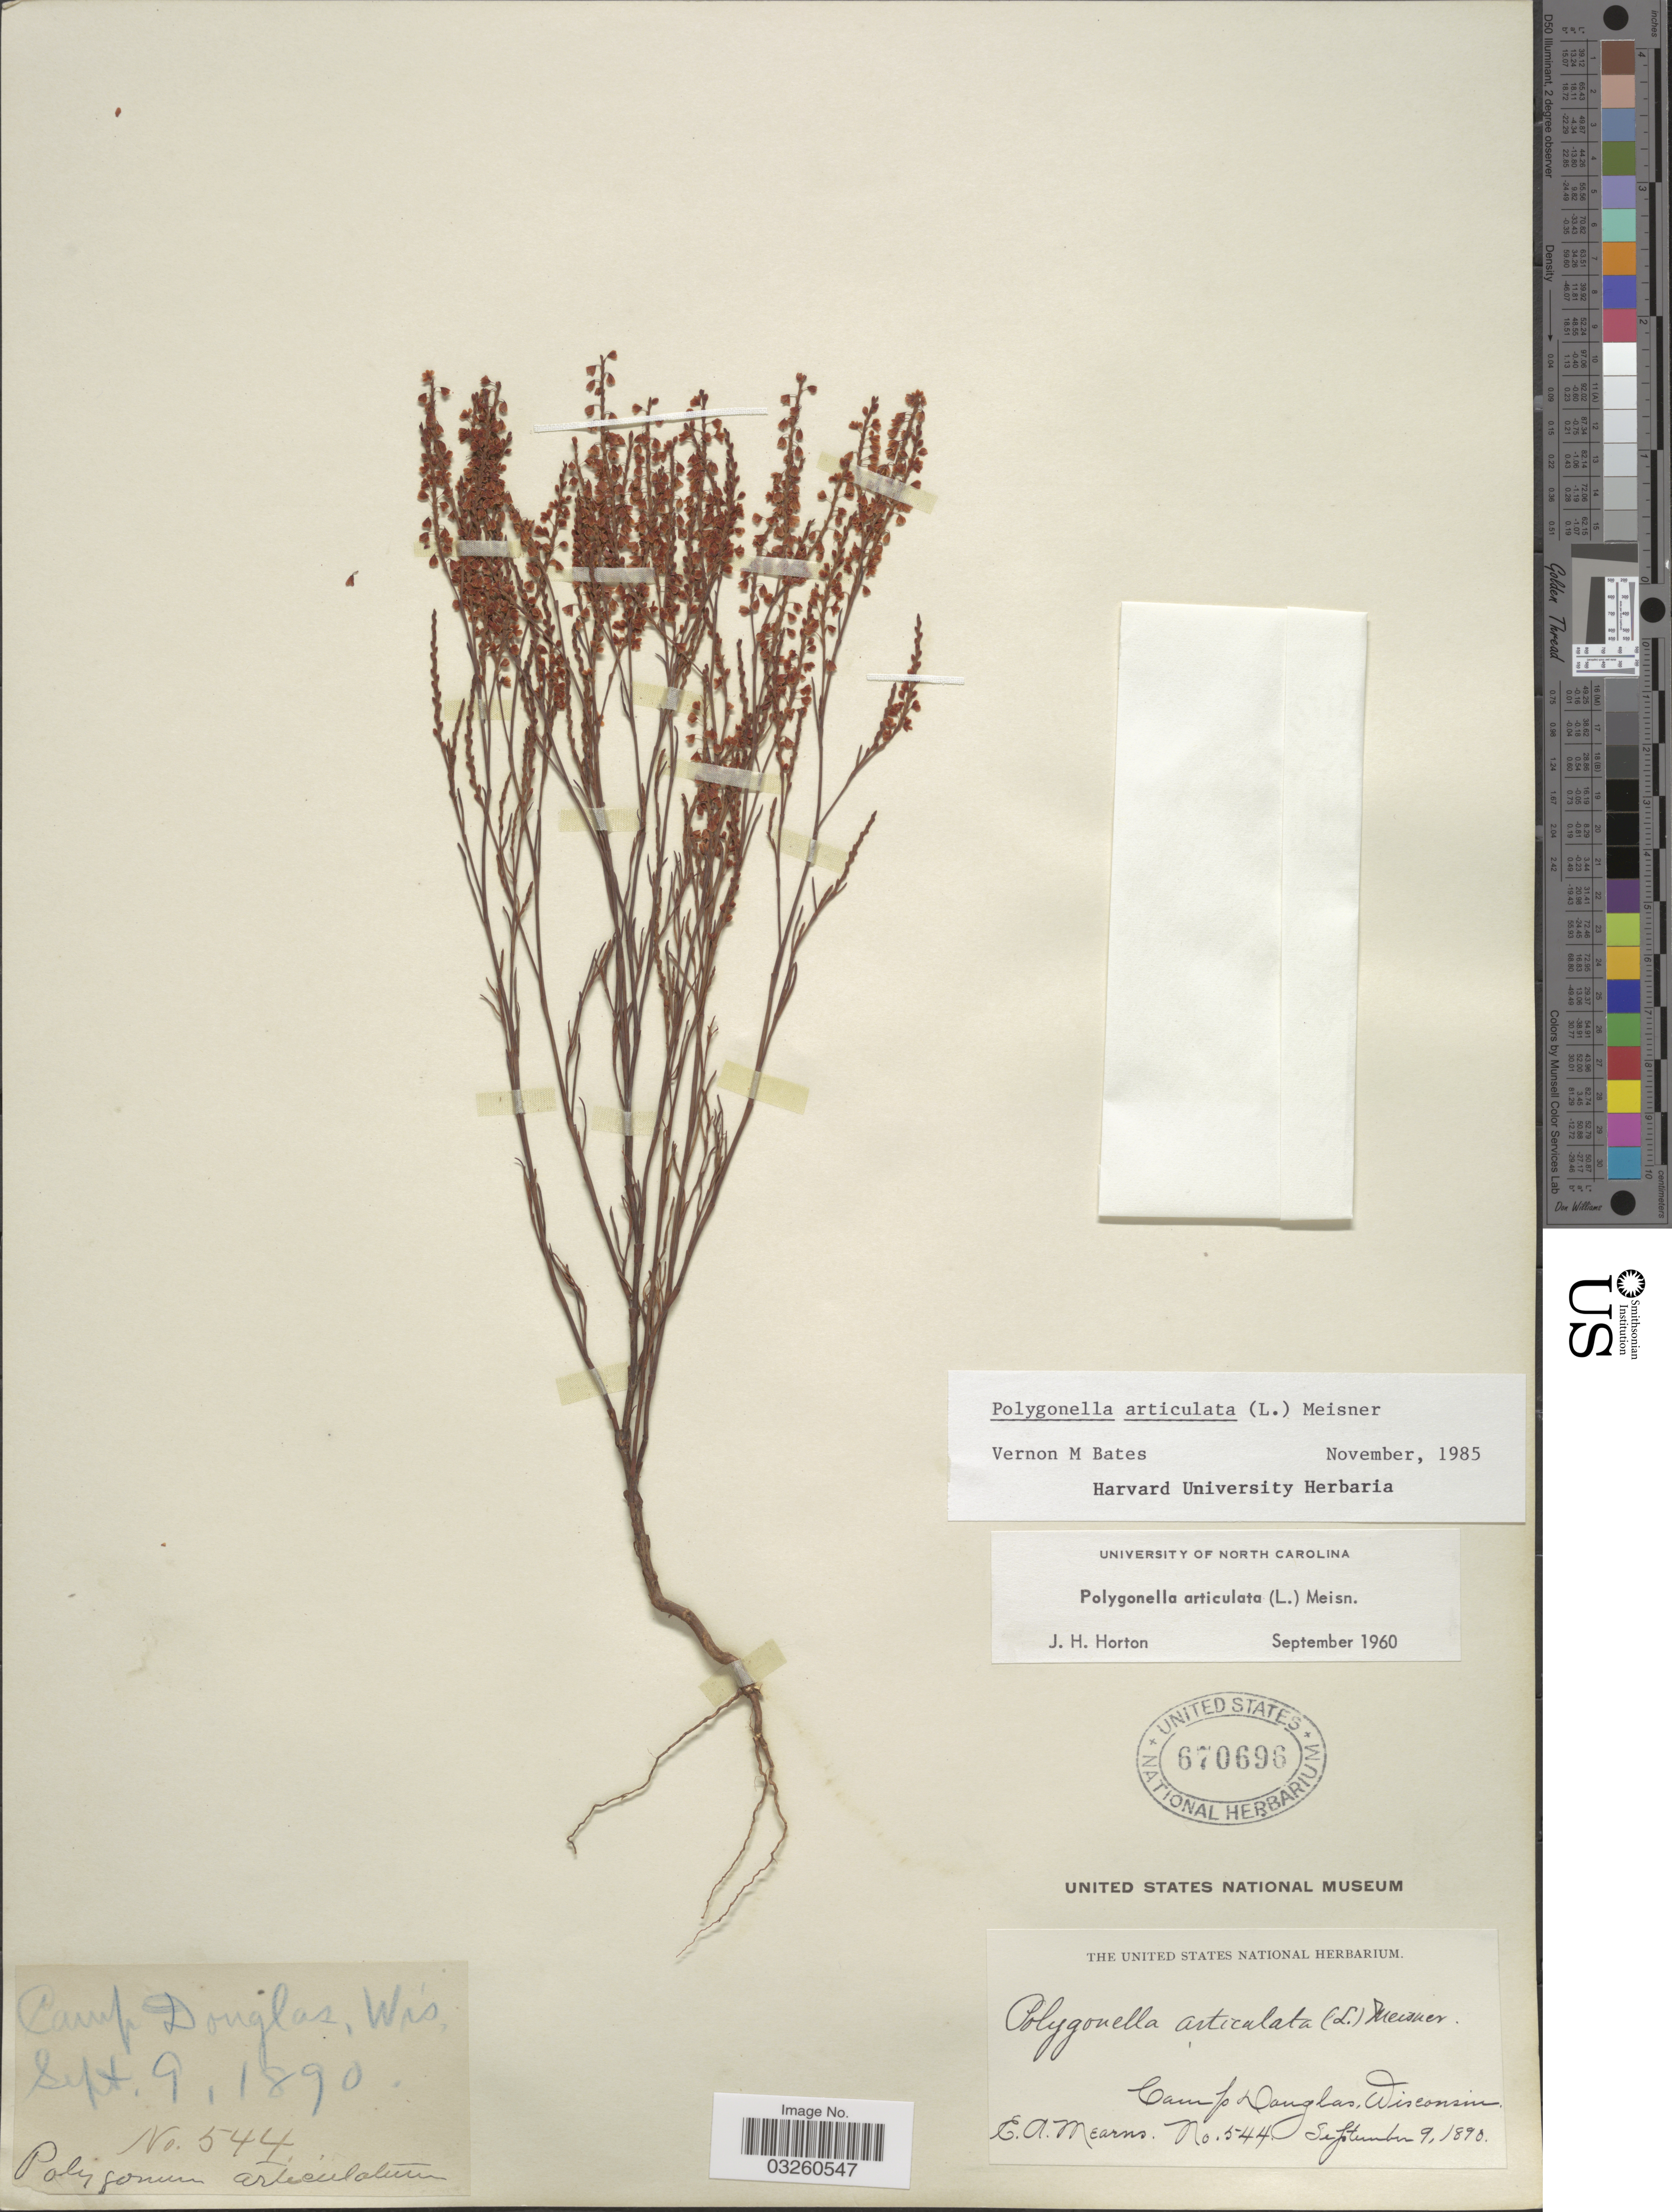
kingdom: Plantae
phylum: Tracheophyta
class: Magnoliopsida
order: Caryophyllales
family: Polygonaceae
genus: Polygonella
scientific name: Polygonella articulata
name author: (L.) Meisn.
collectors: E. A. Mearns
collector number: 544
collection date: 1890-09-09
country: United States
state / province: Wisconsin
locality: Camp Douglas.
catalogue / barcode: US 670696